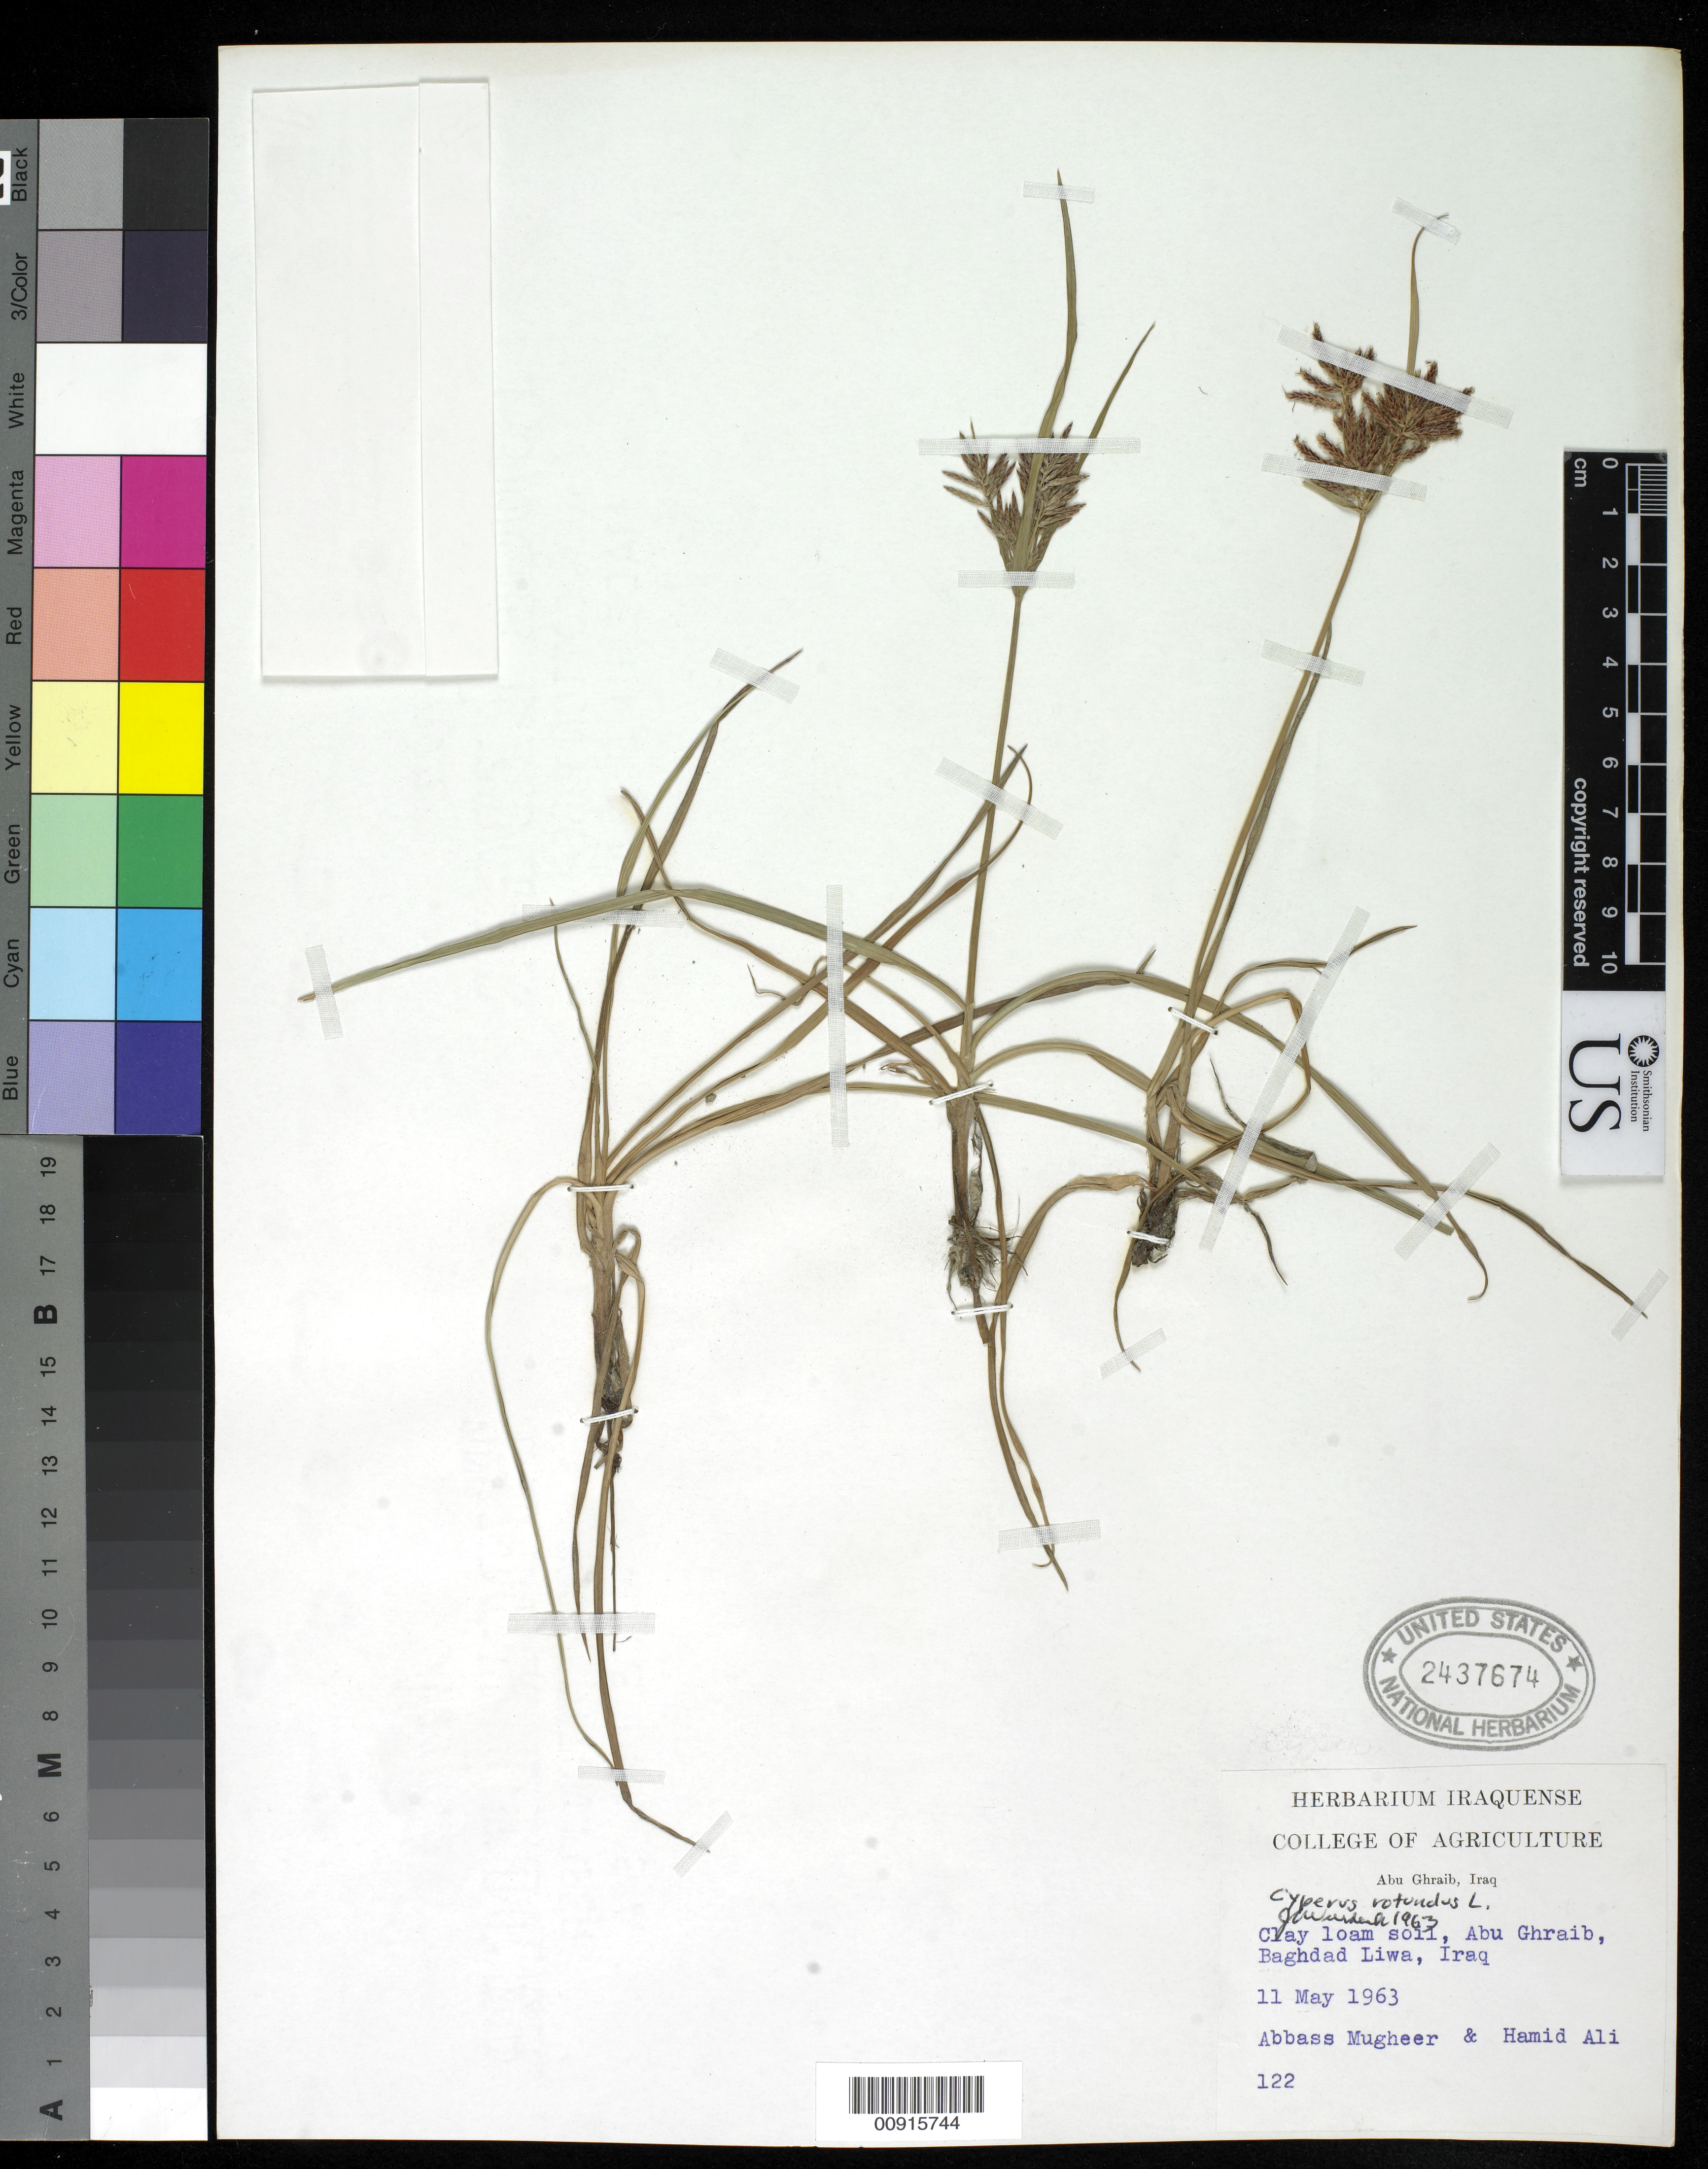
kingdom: Plantae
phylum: Tracheophyta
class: Liliopsida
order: Poales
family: Cyperaceae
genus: Cyperus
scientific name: Cyperus rotundus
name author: L.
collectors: A. Mugheer & H. Ali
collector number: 122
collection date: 1963-05-11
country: Iraq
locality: Baghdad Liwa, clay loam soil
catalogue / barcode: US 2437674